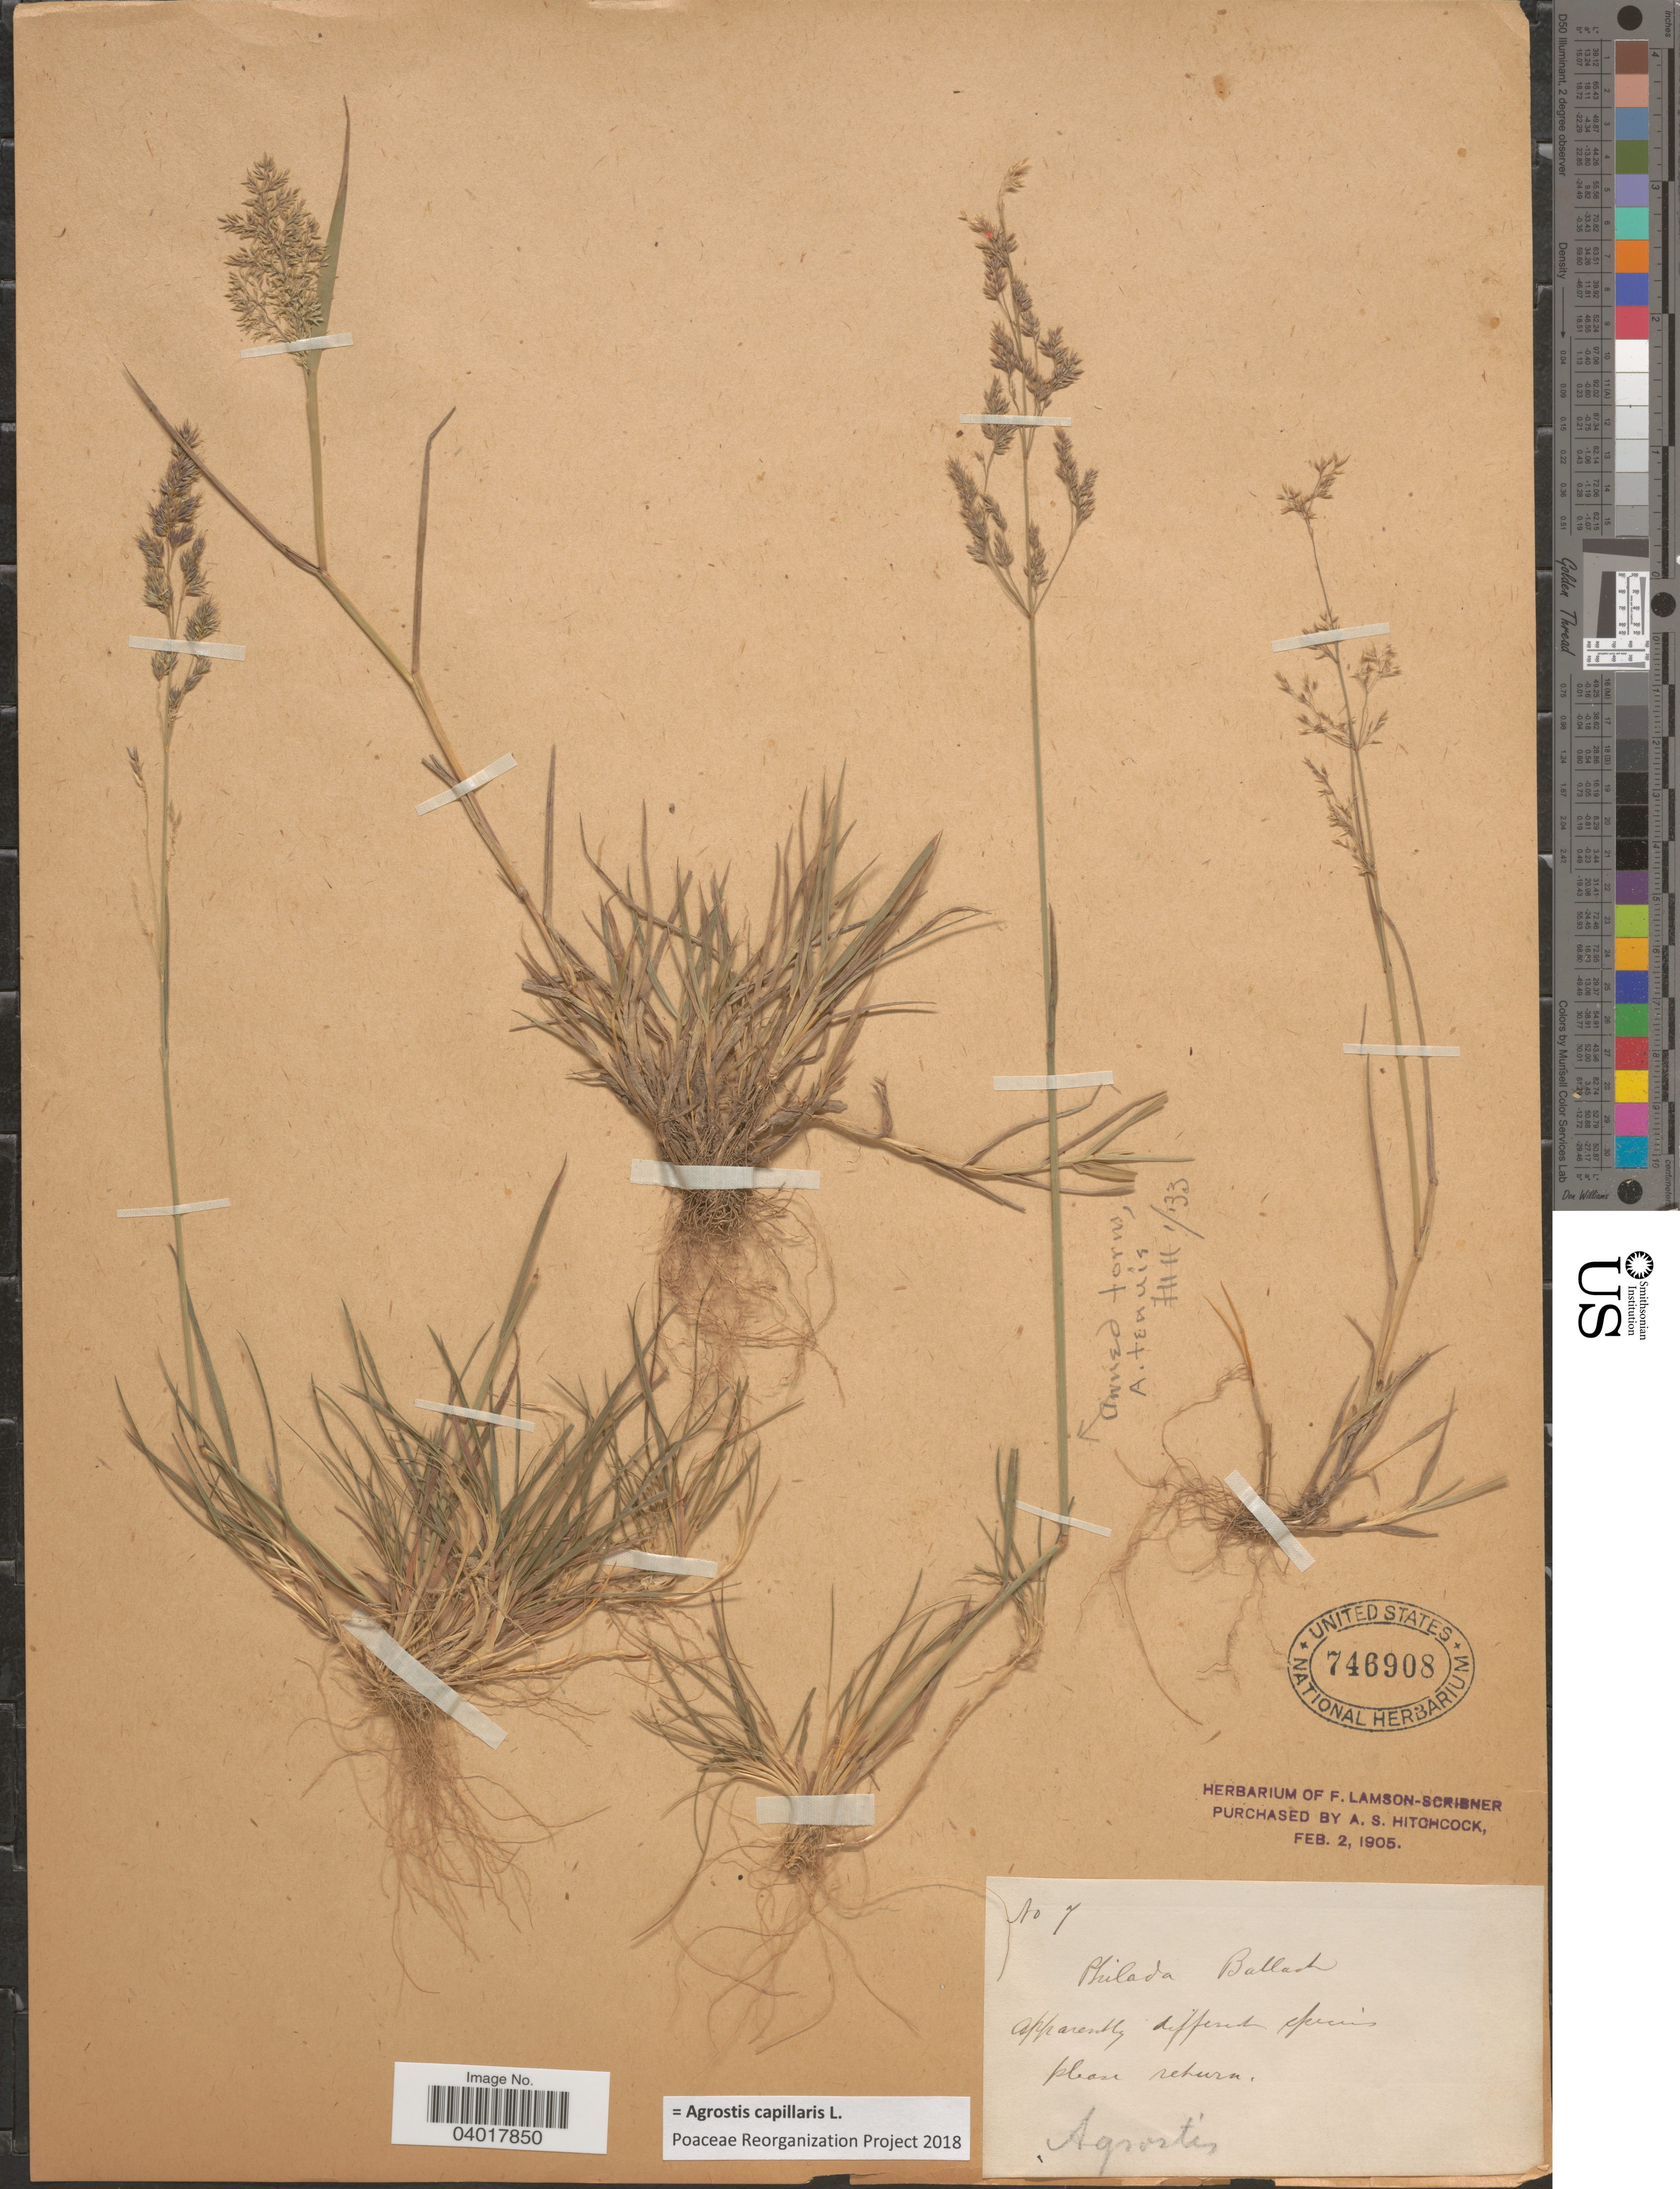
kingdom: Plantae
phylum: Tracheophyta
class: Liliopsida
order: Poales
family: Poaceae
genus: Agrostis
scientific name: Agrostis capillaris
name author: L.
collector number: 7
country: United States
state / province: Pennsylvania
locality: Philada Ballast.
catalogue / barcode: US 746908